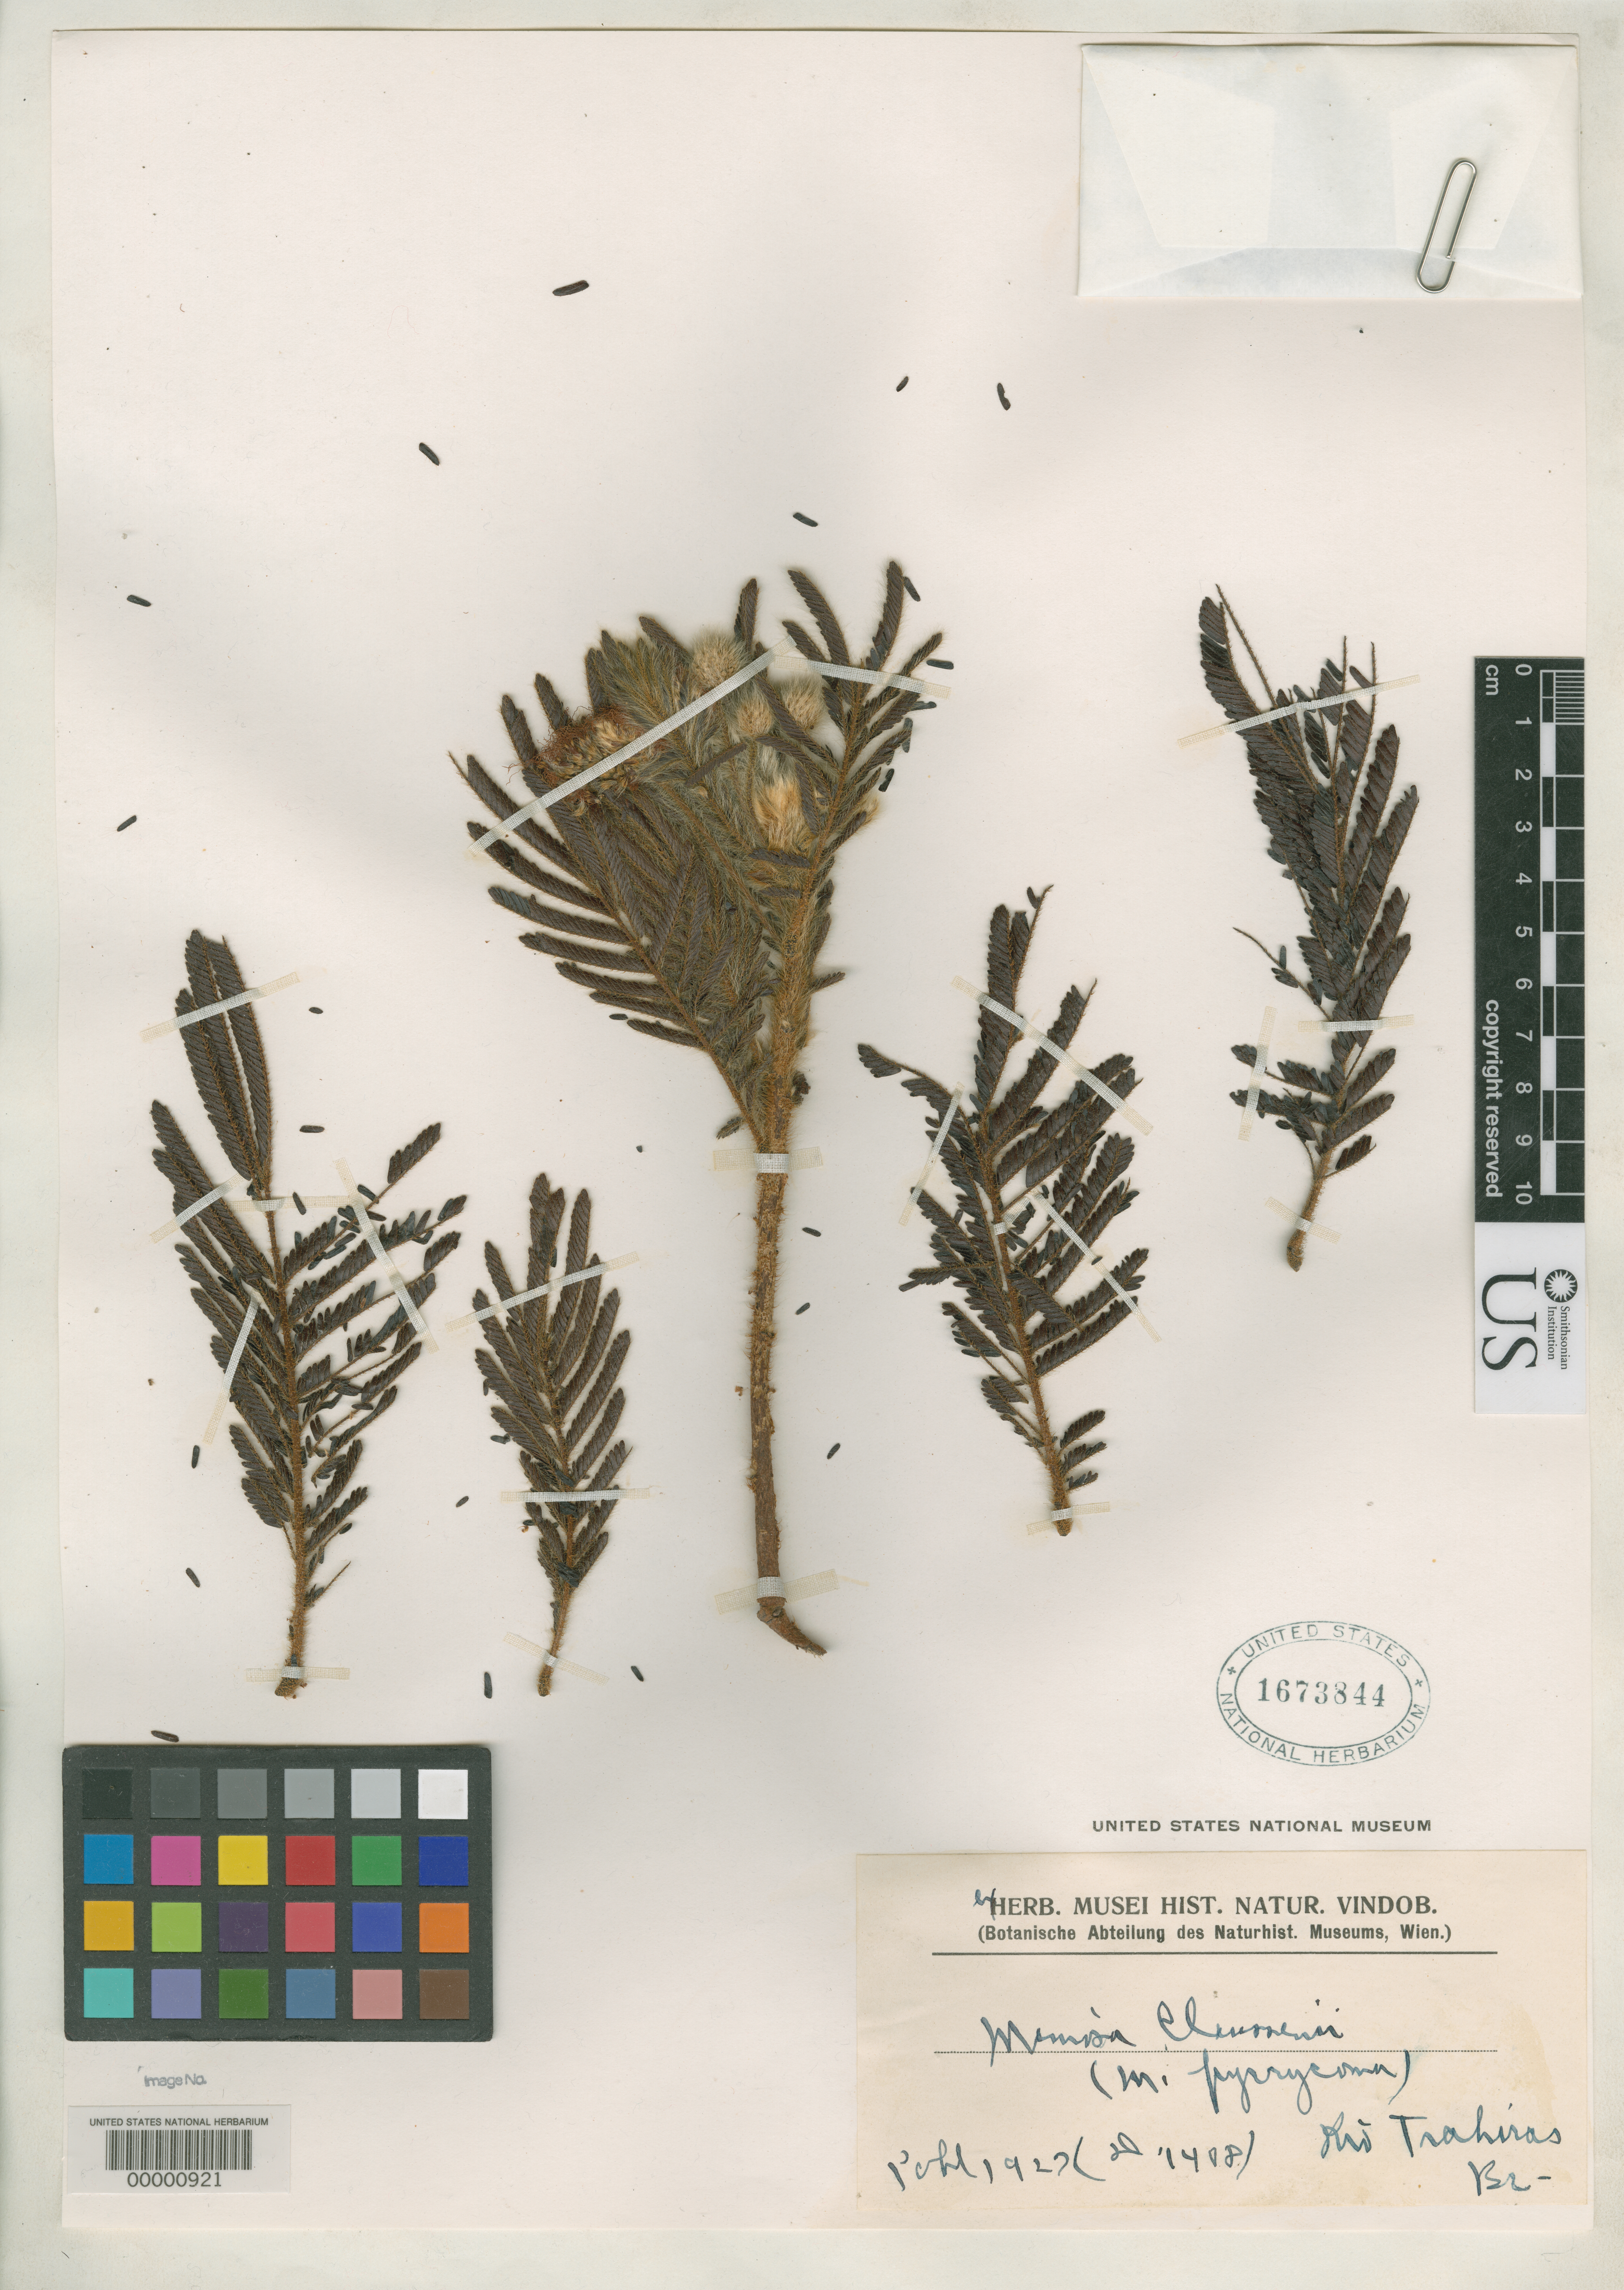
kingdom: Plantae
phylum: Tracheophyta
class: Magnoliopsida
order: Fabales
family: Fabaceae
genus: Mimosa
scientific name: Mimosa pycnocoma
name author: Benth.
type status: Type Collection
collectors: J. B. E. Pohl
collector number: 1927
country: Brazil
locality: Rio Trahiras.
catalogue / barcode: US 1673844